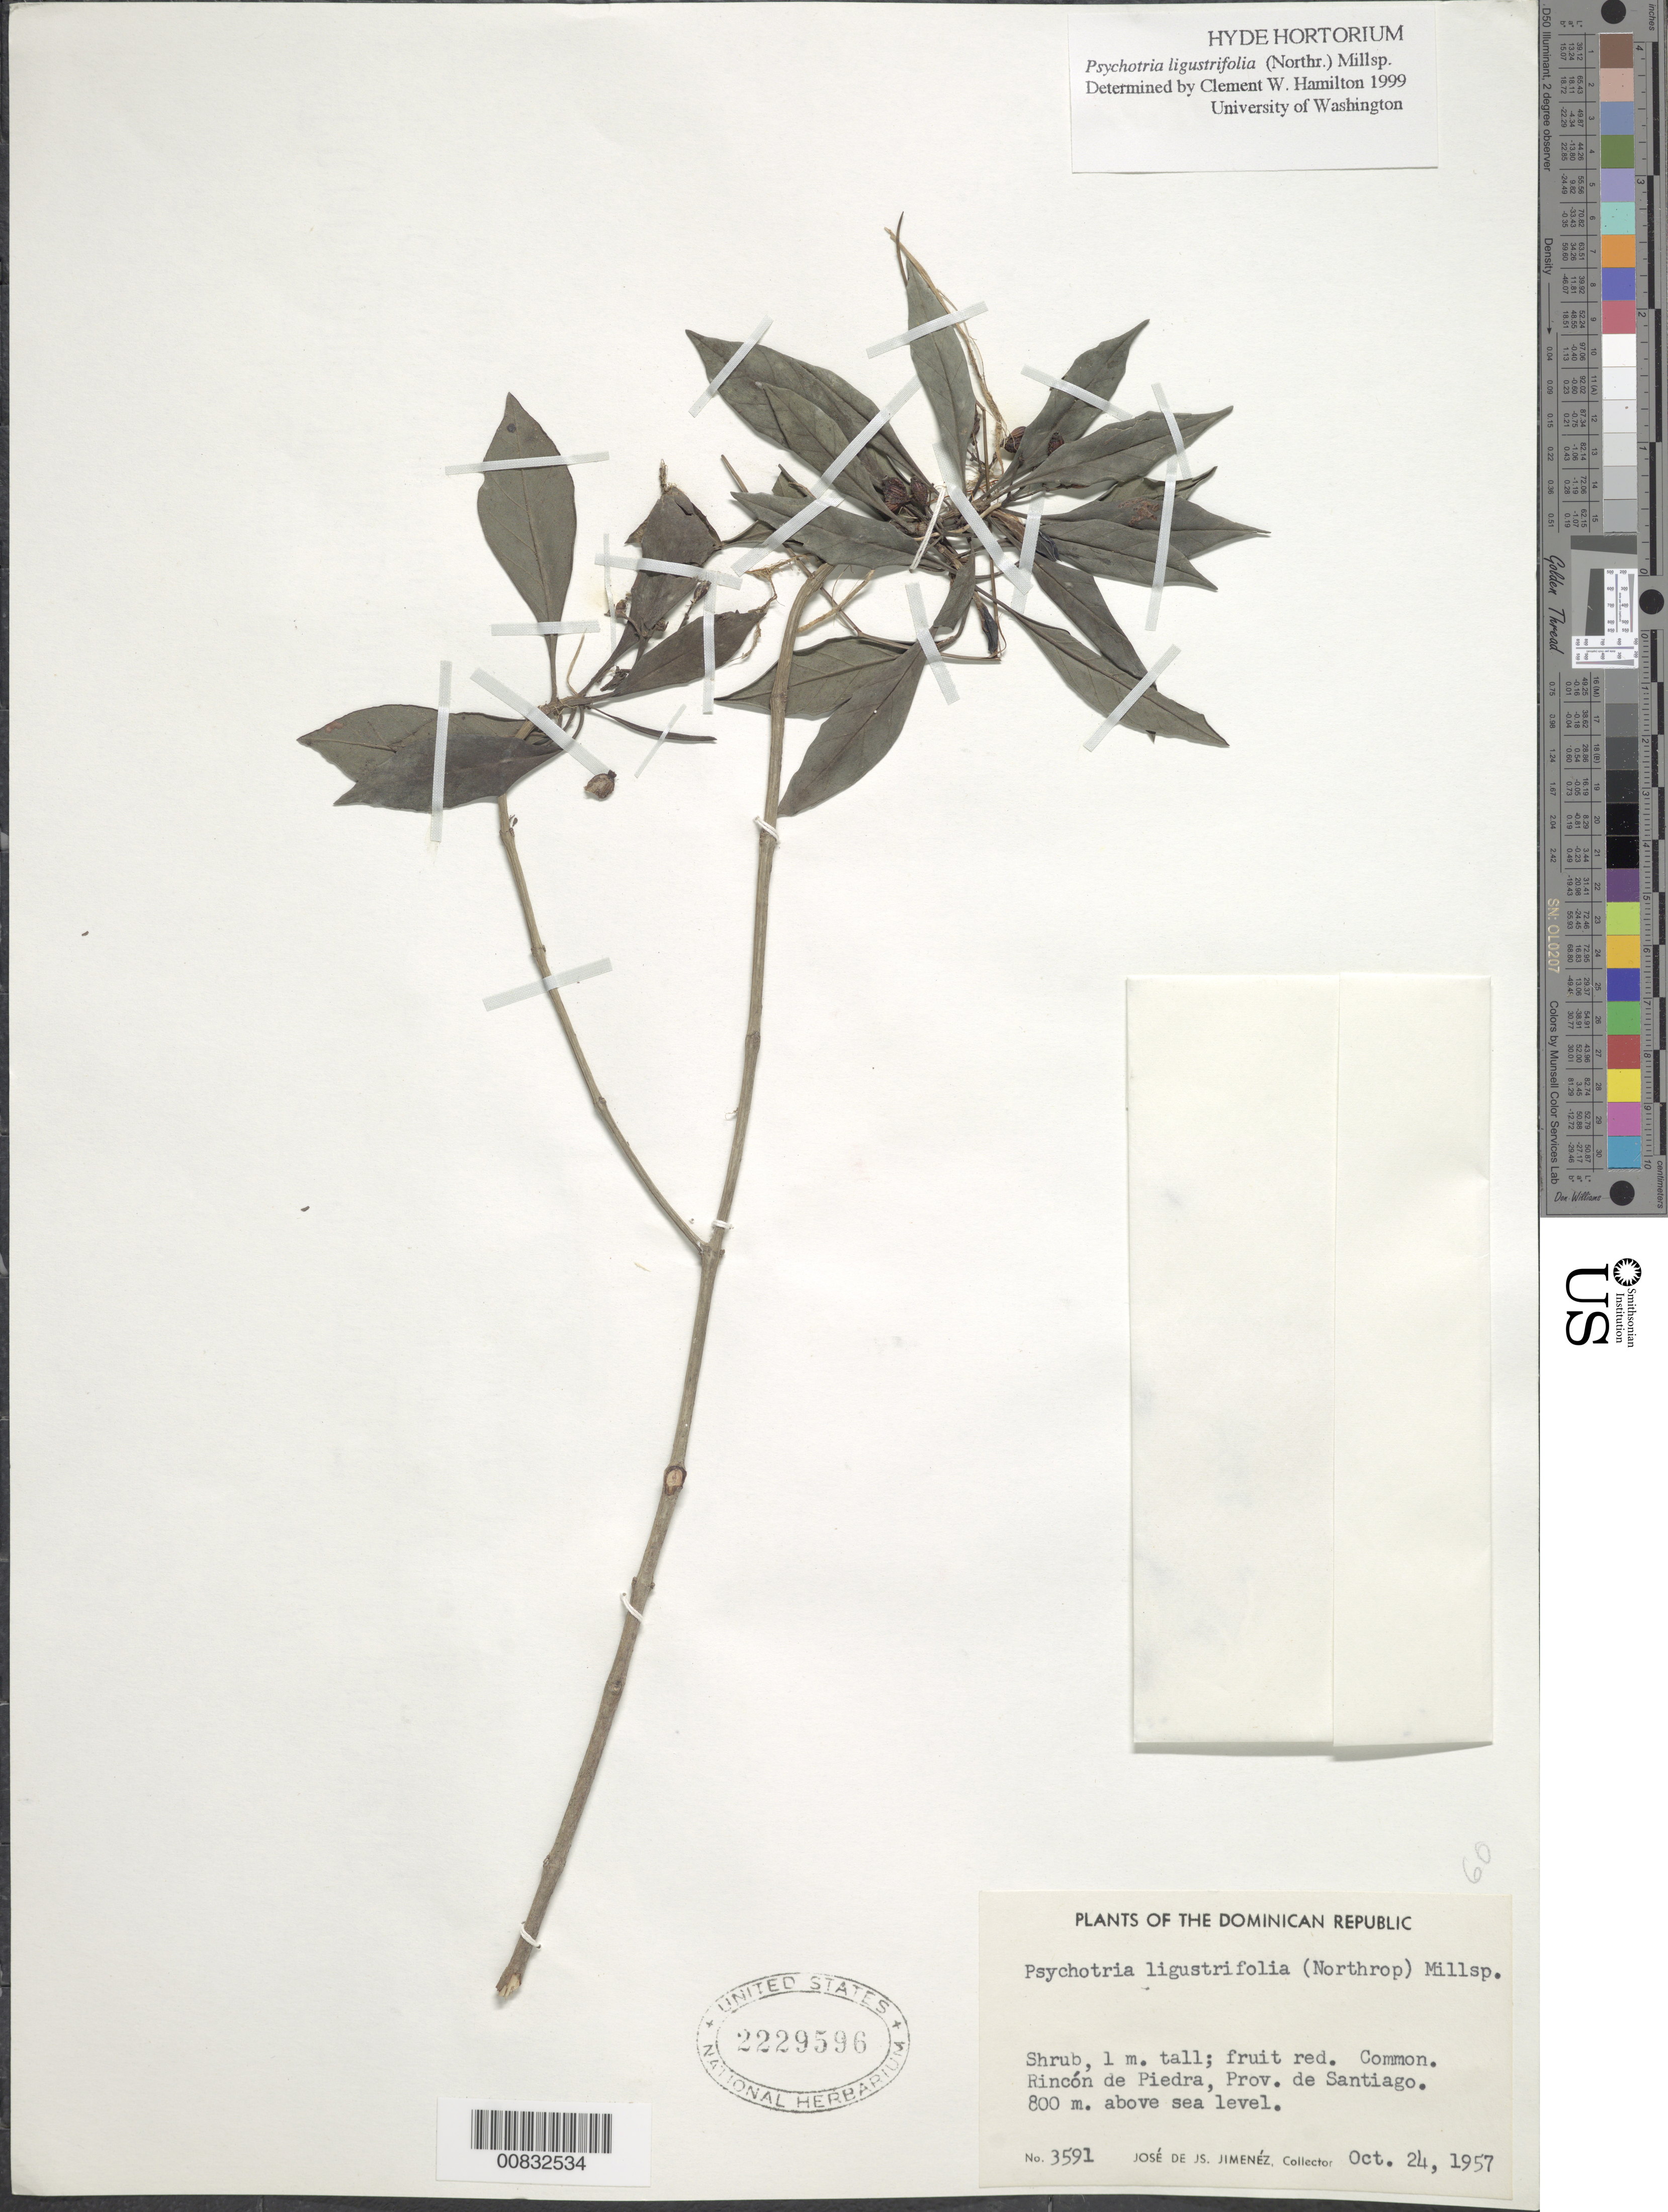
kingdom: Plantae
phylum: Tracheophyta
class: Magnoliopsida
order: Gentianales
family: Rubiaceae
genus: Psychotria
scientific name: Psychotria ligustrifolia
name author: (Northr.) Millsp.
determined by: Hamilton, C. W.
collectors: J. J. Jiménez Almonte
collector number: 3591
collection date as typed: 24 Oct 1957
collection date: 1957-10-24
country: Dominican Republic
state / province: Santiago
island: Hispaniola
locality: Rincón de Piedra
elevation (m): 800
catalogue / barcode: US 2229596